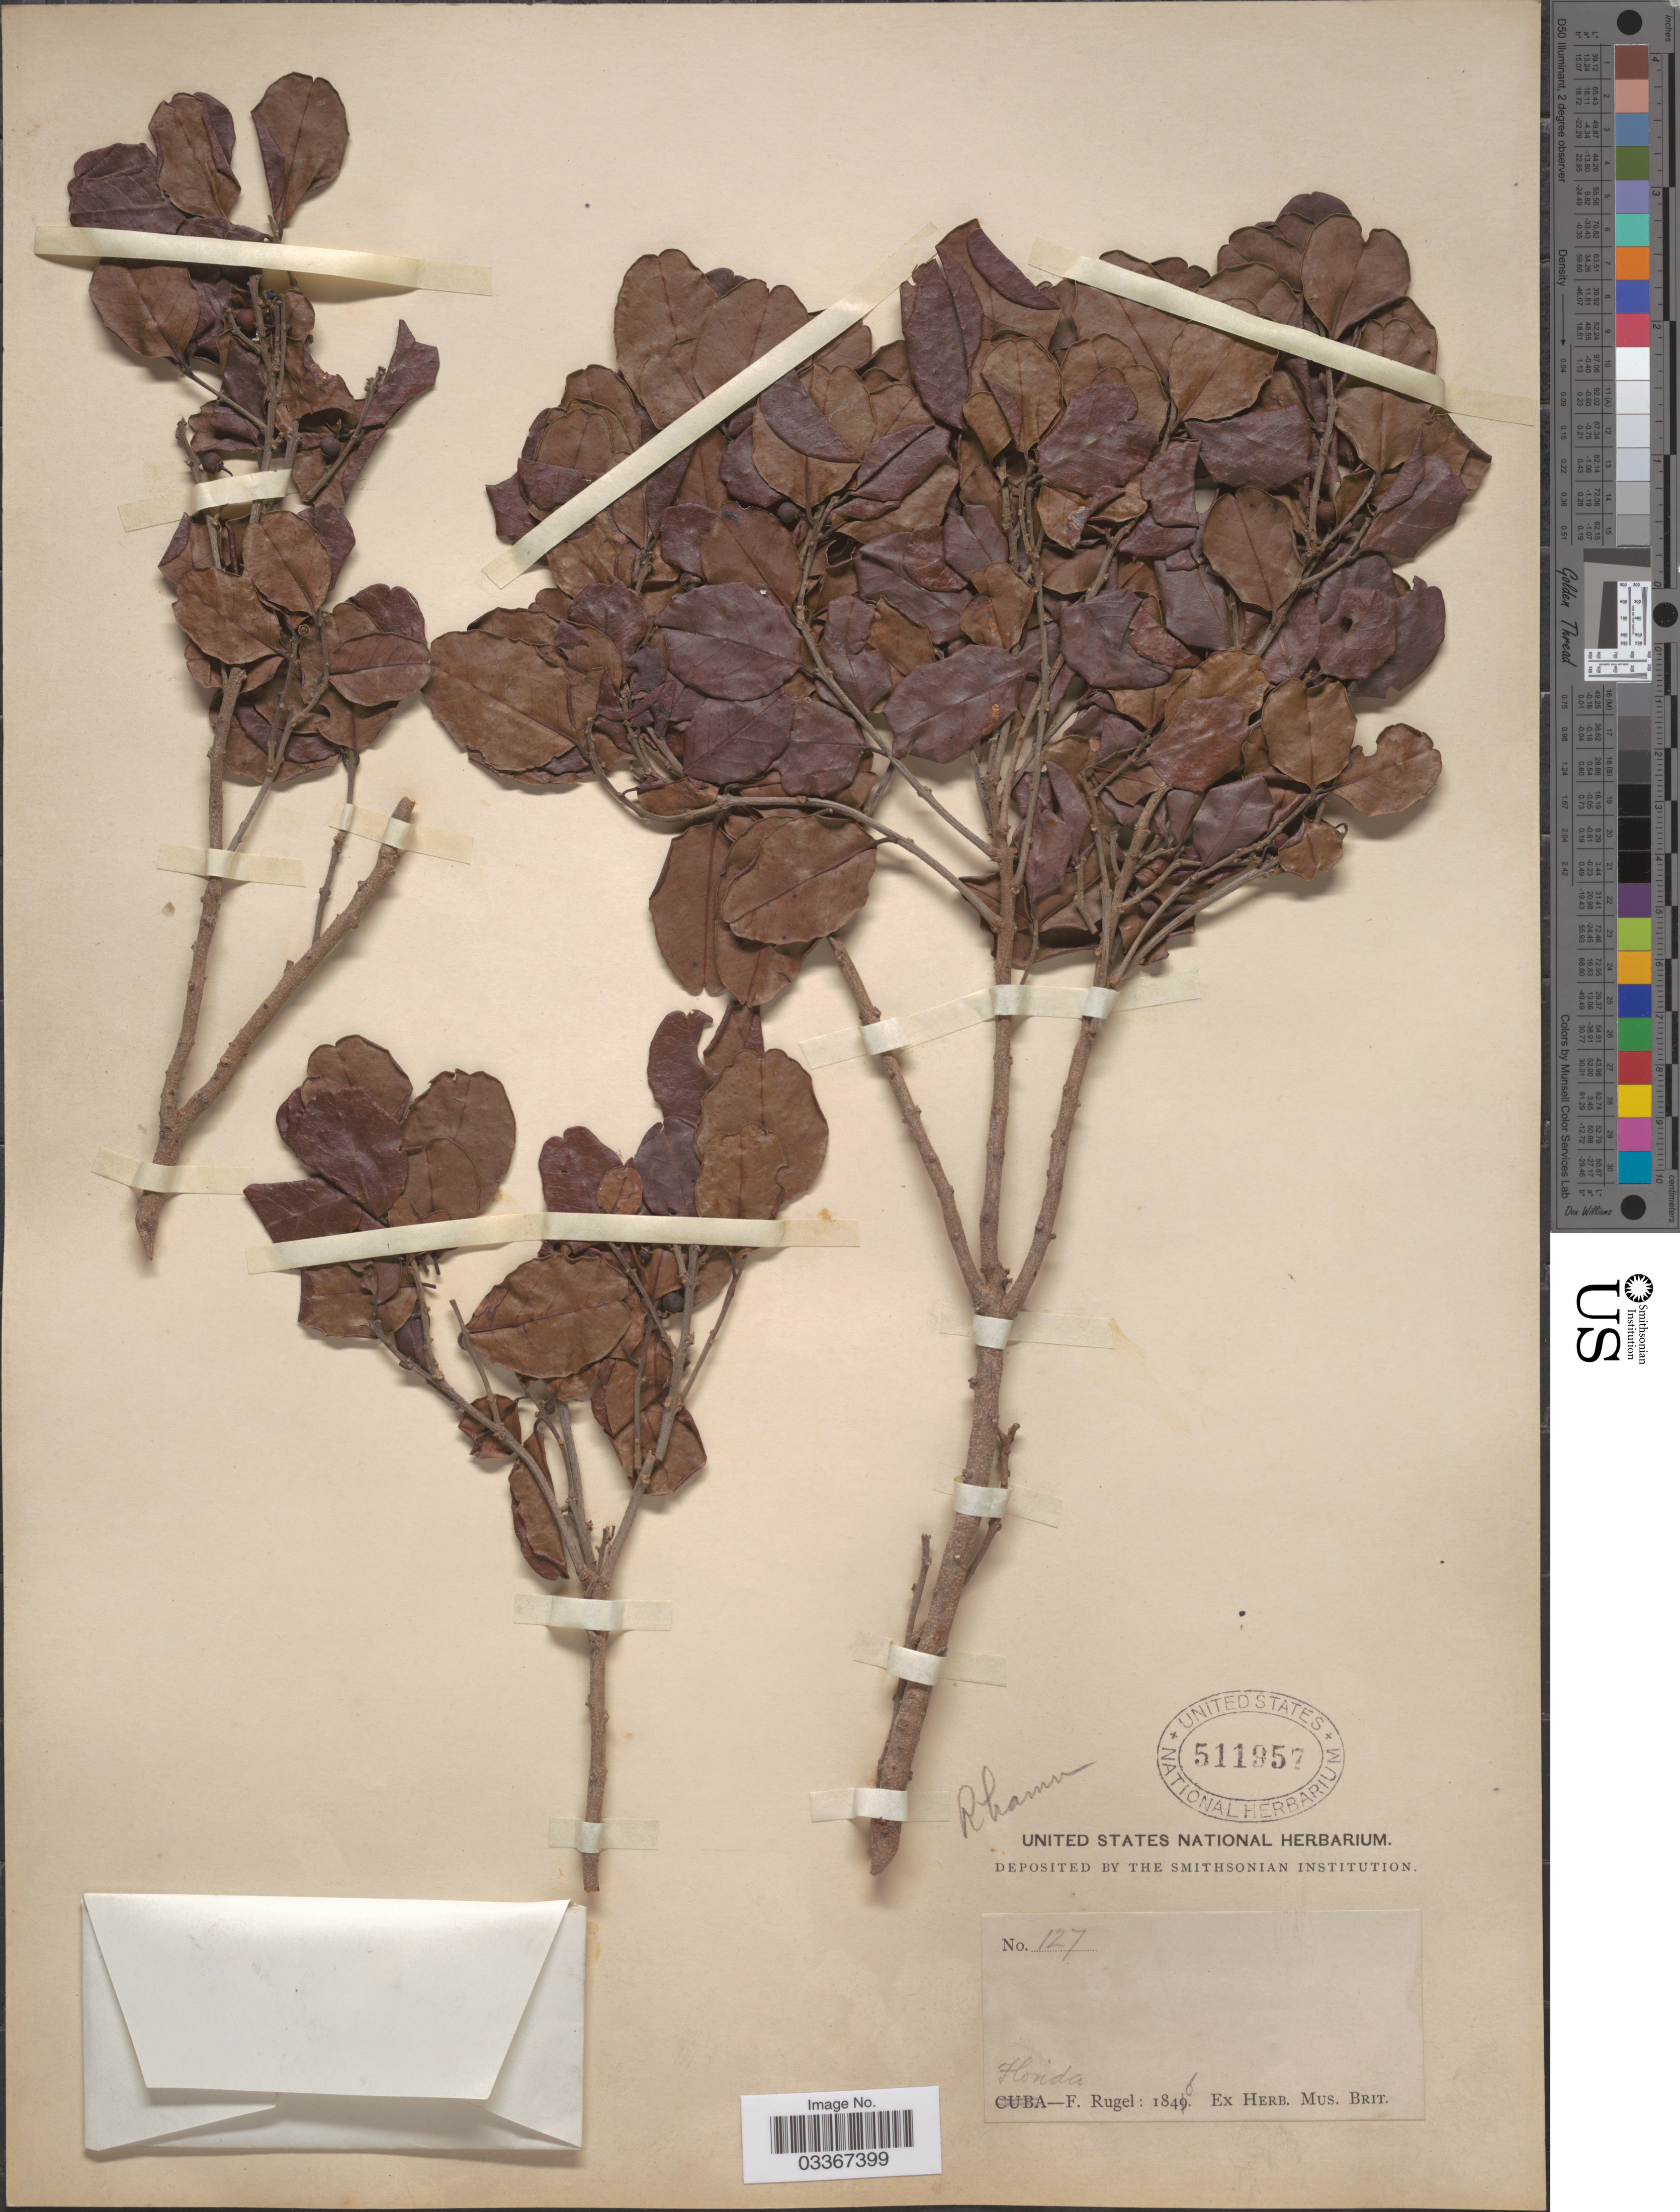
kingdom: Plantae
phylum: Tracheophyta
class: Magnoliopsida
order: Rosales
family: Rhamnaceae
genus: Krugiodendron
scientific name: Krugiodendron ferreum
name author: (Vahl) Urb.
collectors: F. Rugel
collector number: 127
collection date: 1846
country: United States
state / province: Florida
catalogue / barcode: US 511957